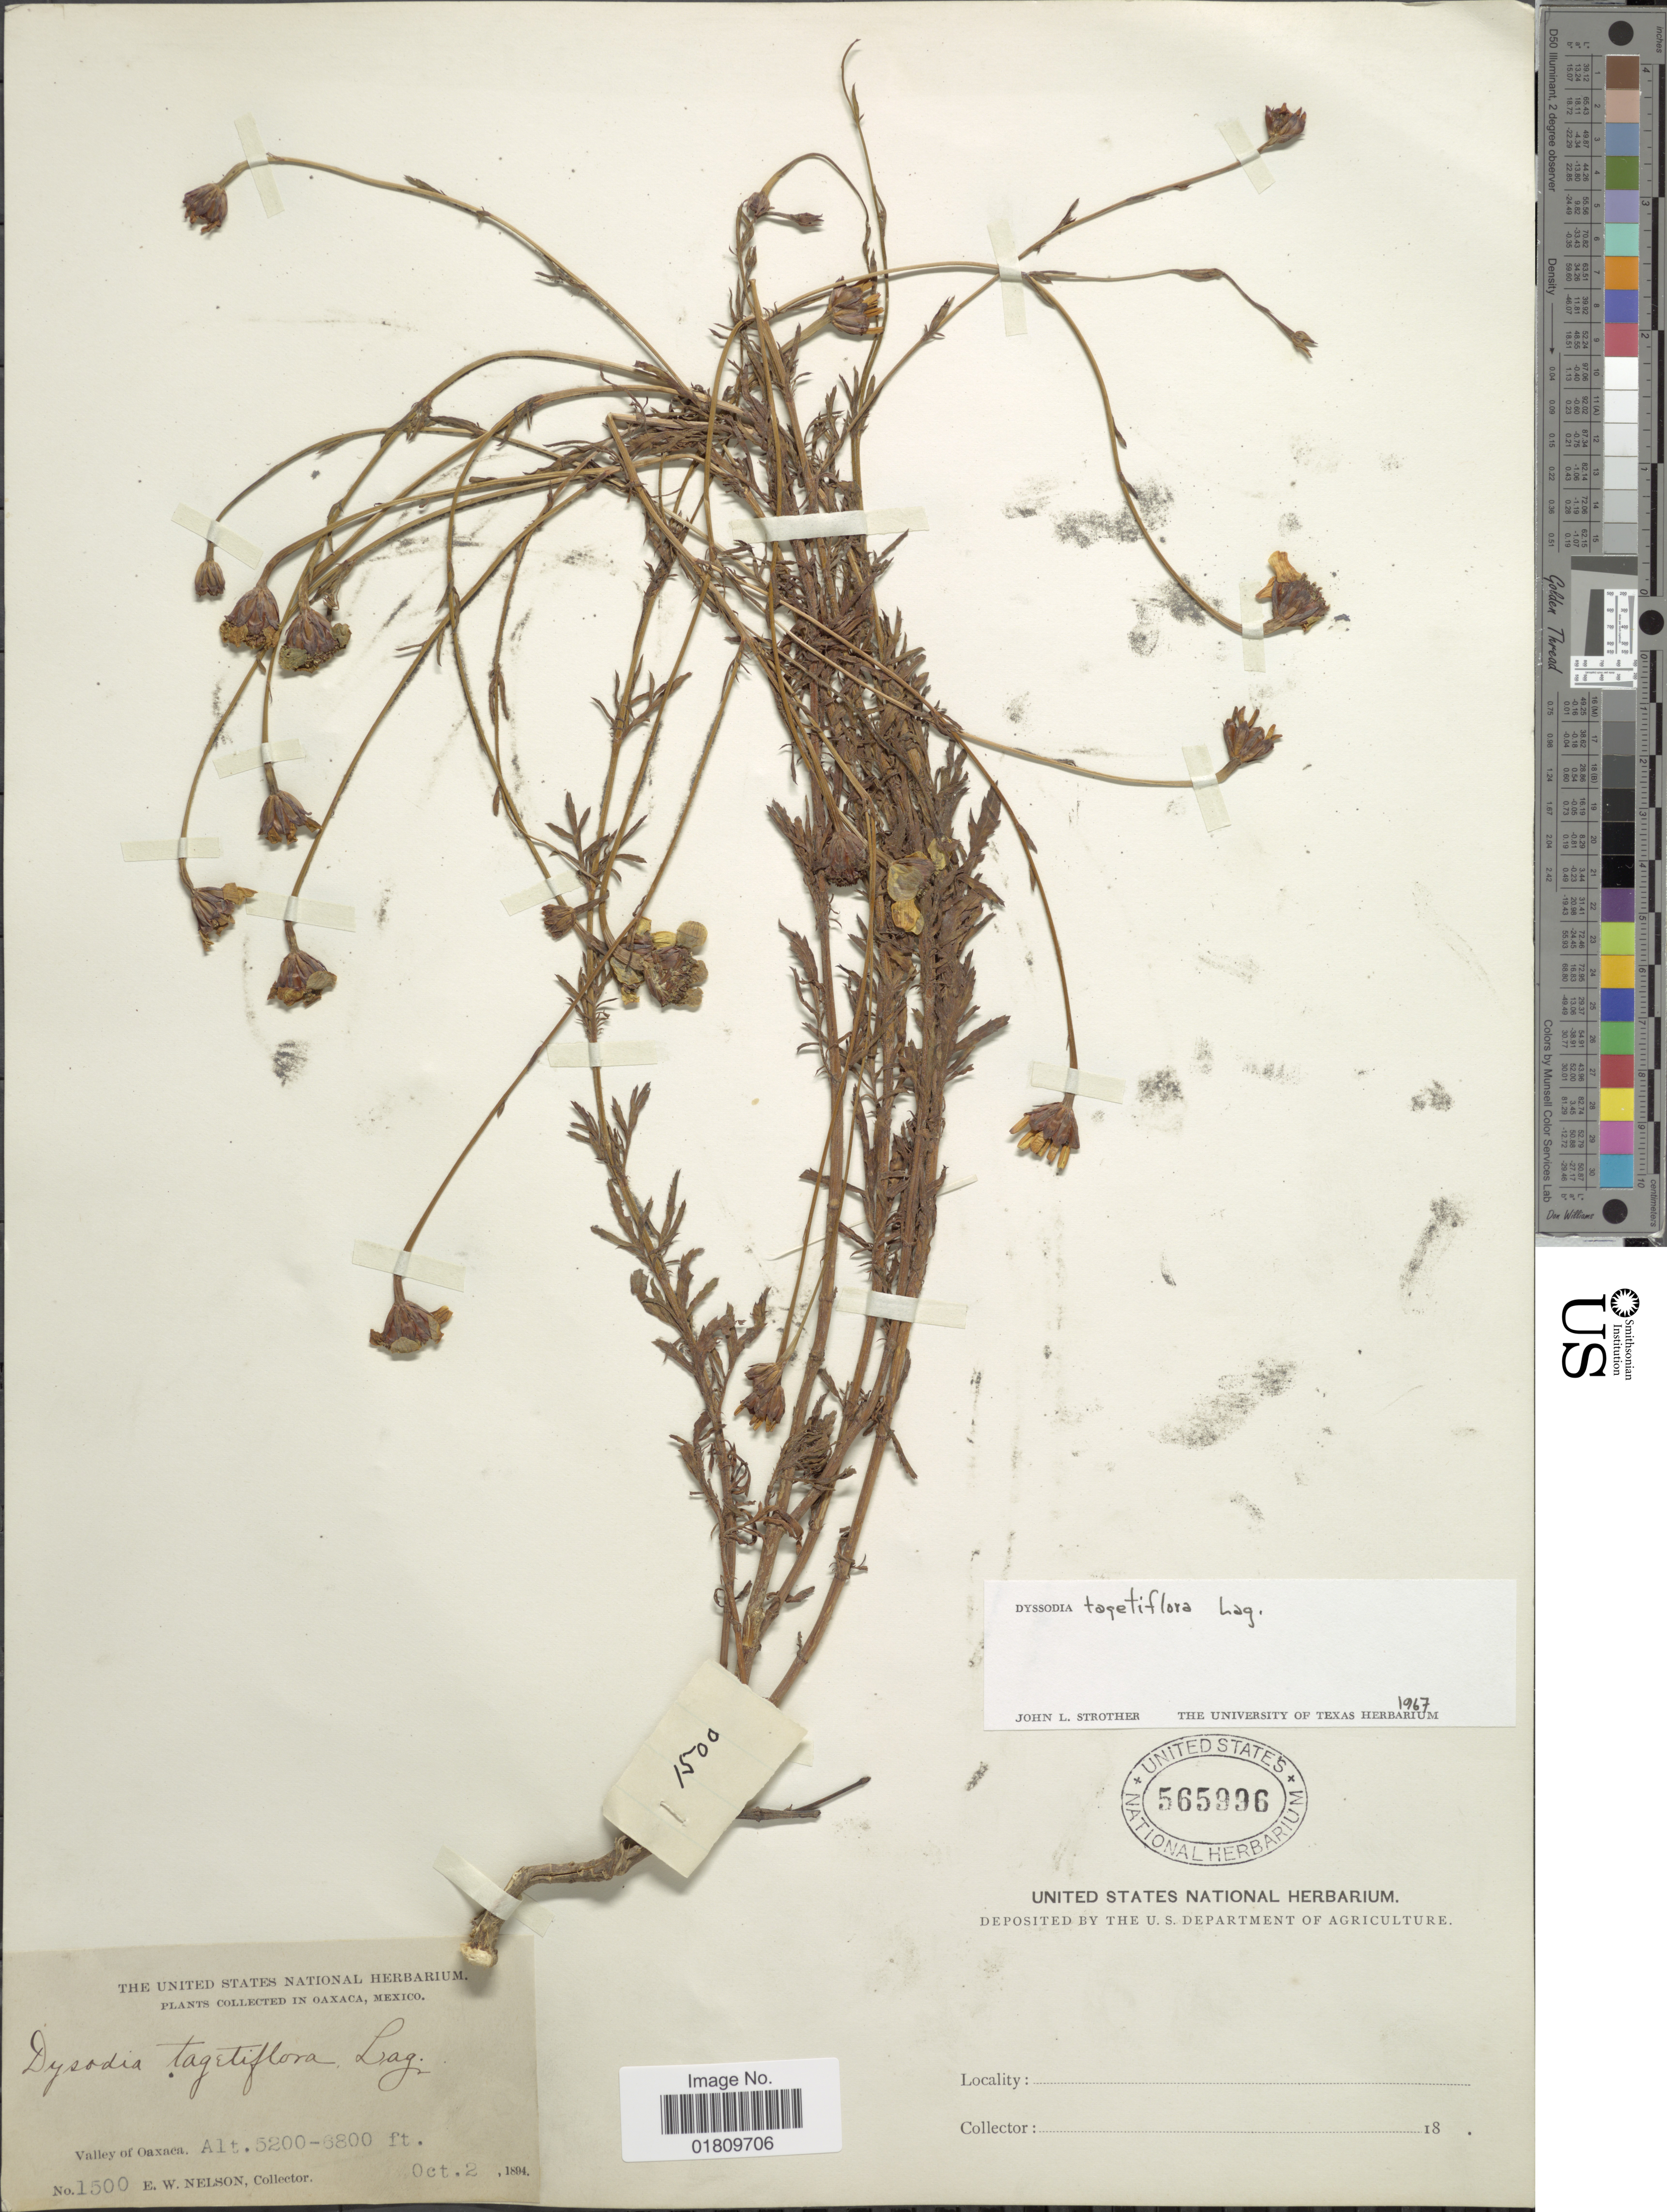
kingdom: Plantae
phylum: Tracheophyta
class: Magnoliopsida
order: Asterales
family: Asteraceae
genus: Dyssodia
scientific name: Dyssodia tagetiflora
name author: Lag.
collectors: E. W. Nelson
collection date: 1894-10-02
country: Mexico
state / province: Oaxaca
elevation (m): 1585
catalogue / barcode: US 565996